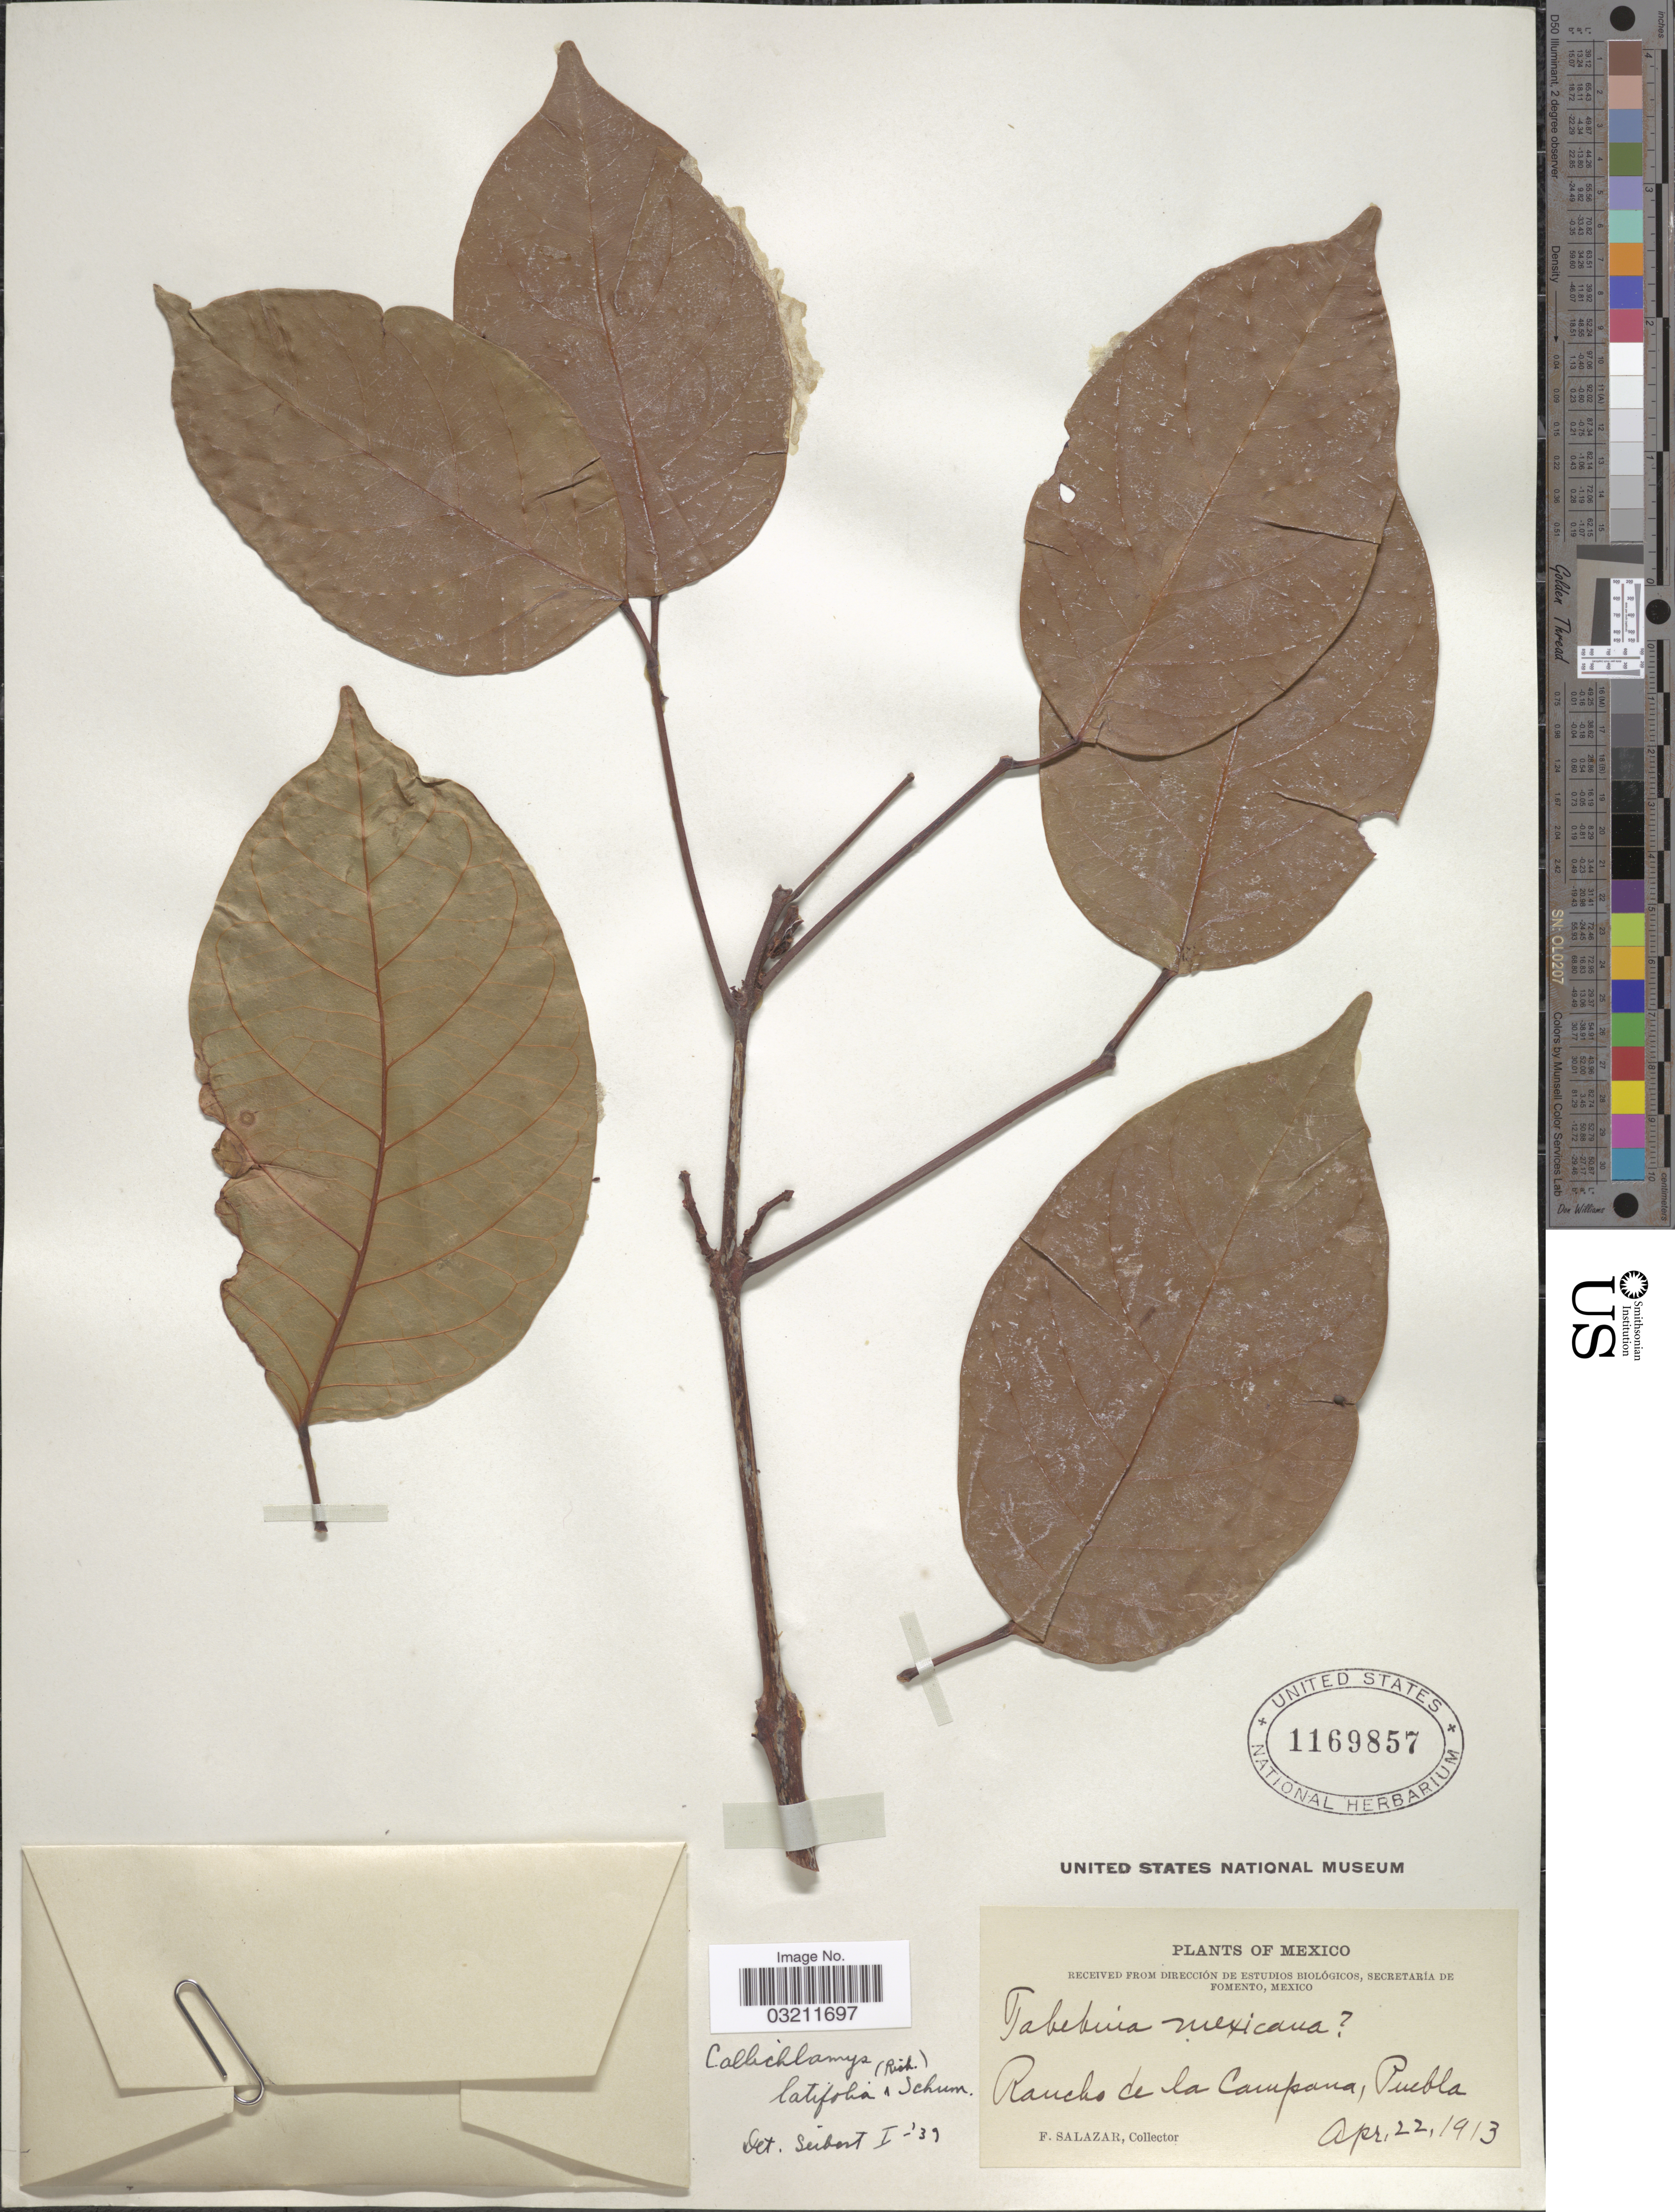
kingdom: Plantae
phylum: Tracheophyta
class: Magnoliopsida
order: Lamiales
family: Bignoniaceae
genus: Callichlamys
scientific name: Callichlamys latifolia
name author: (Rich.) K. Schum.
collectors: F. Salazar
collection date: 1913-04-22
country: Mexico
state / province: Puebla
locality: Rancho de la Campana.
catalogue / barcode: US 1169857